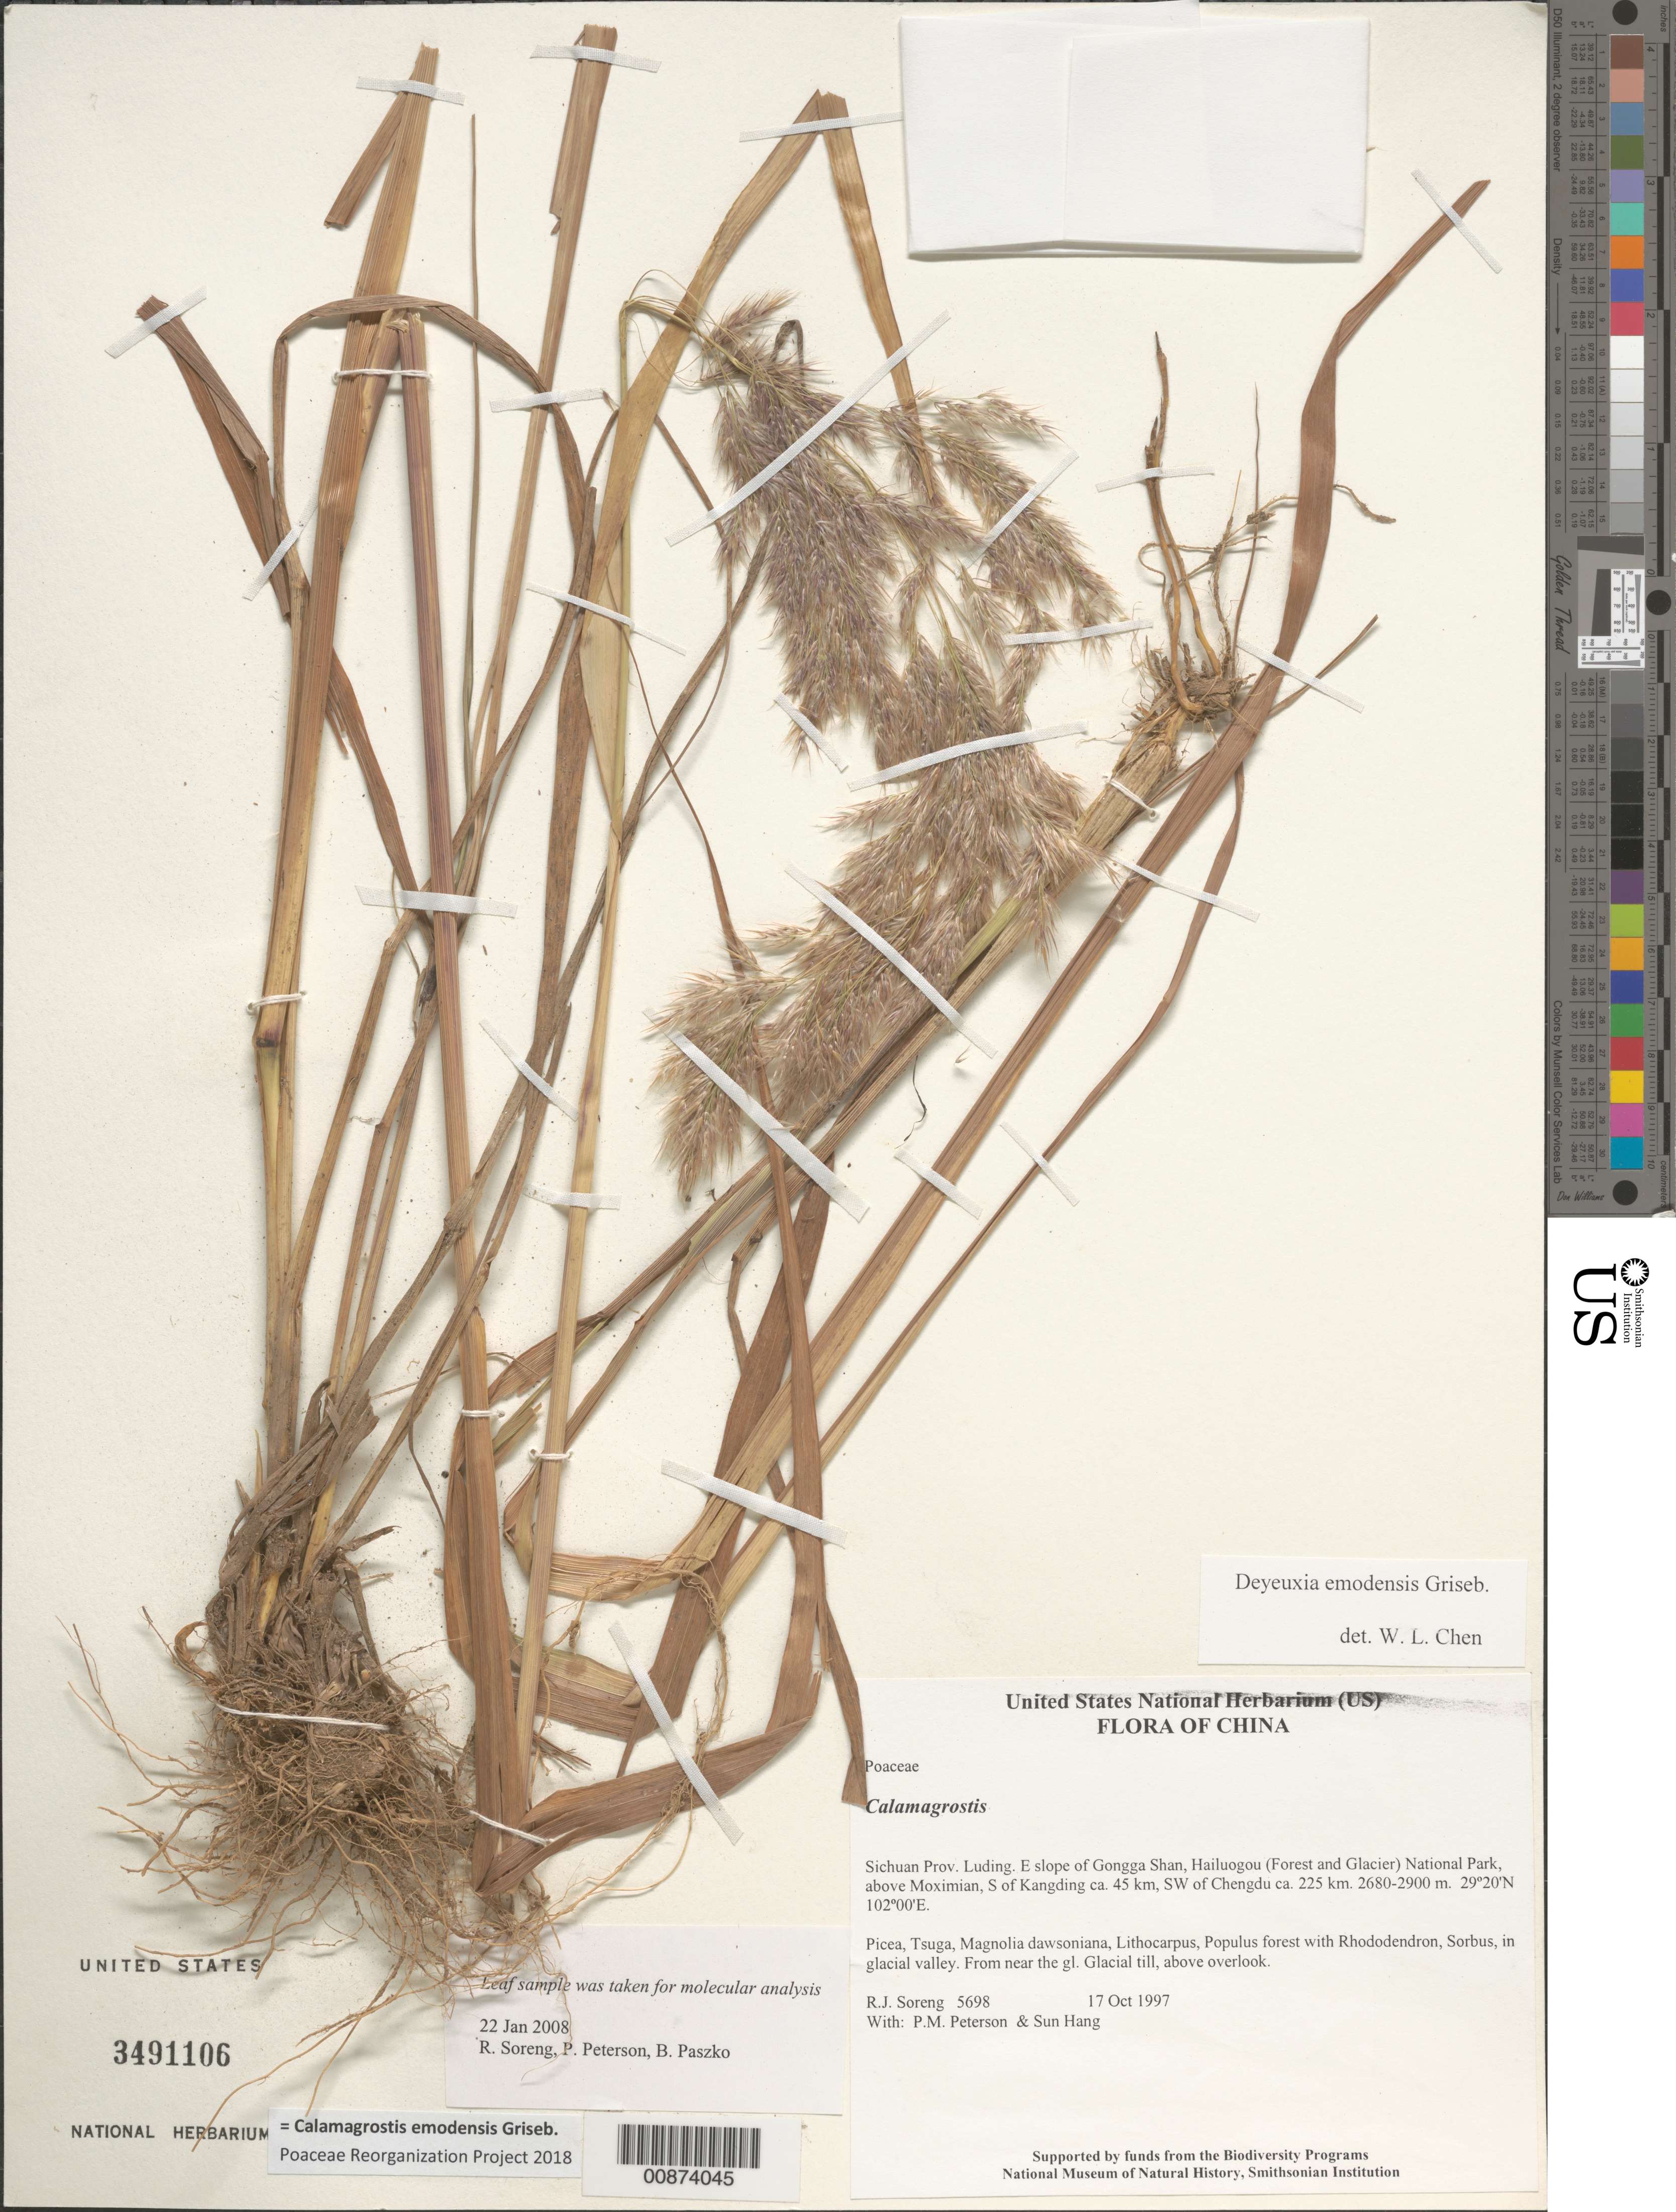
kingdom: Plantae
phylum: Tracheophyta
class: Liliopsida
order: Poales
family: Poaceae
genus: Calamagrostis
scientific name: Calamagrostis emodensis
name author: Griseb.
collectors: R. J. Soreng, P. M. Peterson & Sun Hang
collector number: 5698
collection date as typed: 17 Oct 1997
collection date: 1997-10-17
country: China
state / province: Sichuan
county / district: Luding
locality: E slope of Gongga Shan, Hailuogou (Forest and Glacier) National Park, above Moximian, S of Kangding ca. 45 km, SW of Chengdu ca. 225 km.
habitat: Picea, Tsuga, Magnolia dawsoniana, Lithocarpus, Populus forest with Rhododendron, Sorbus, in glacial valley. From near the gl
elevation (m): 2680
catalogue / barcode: US 3491106